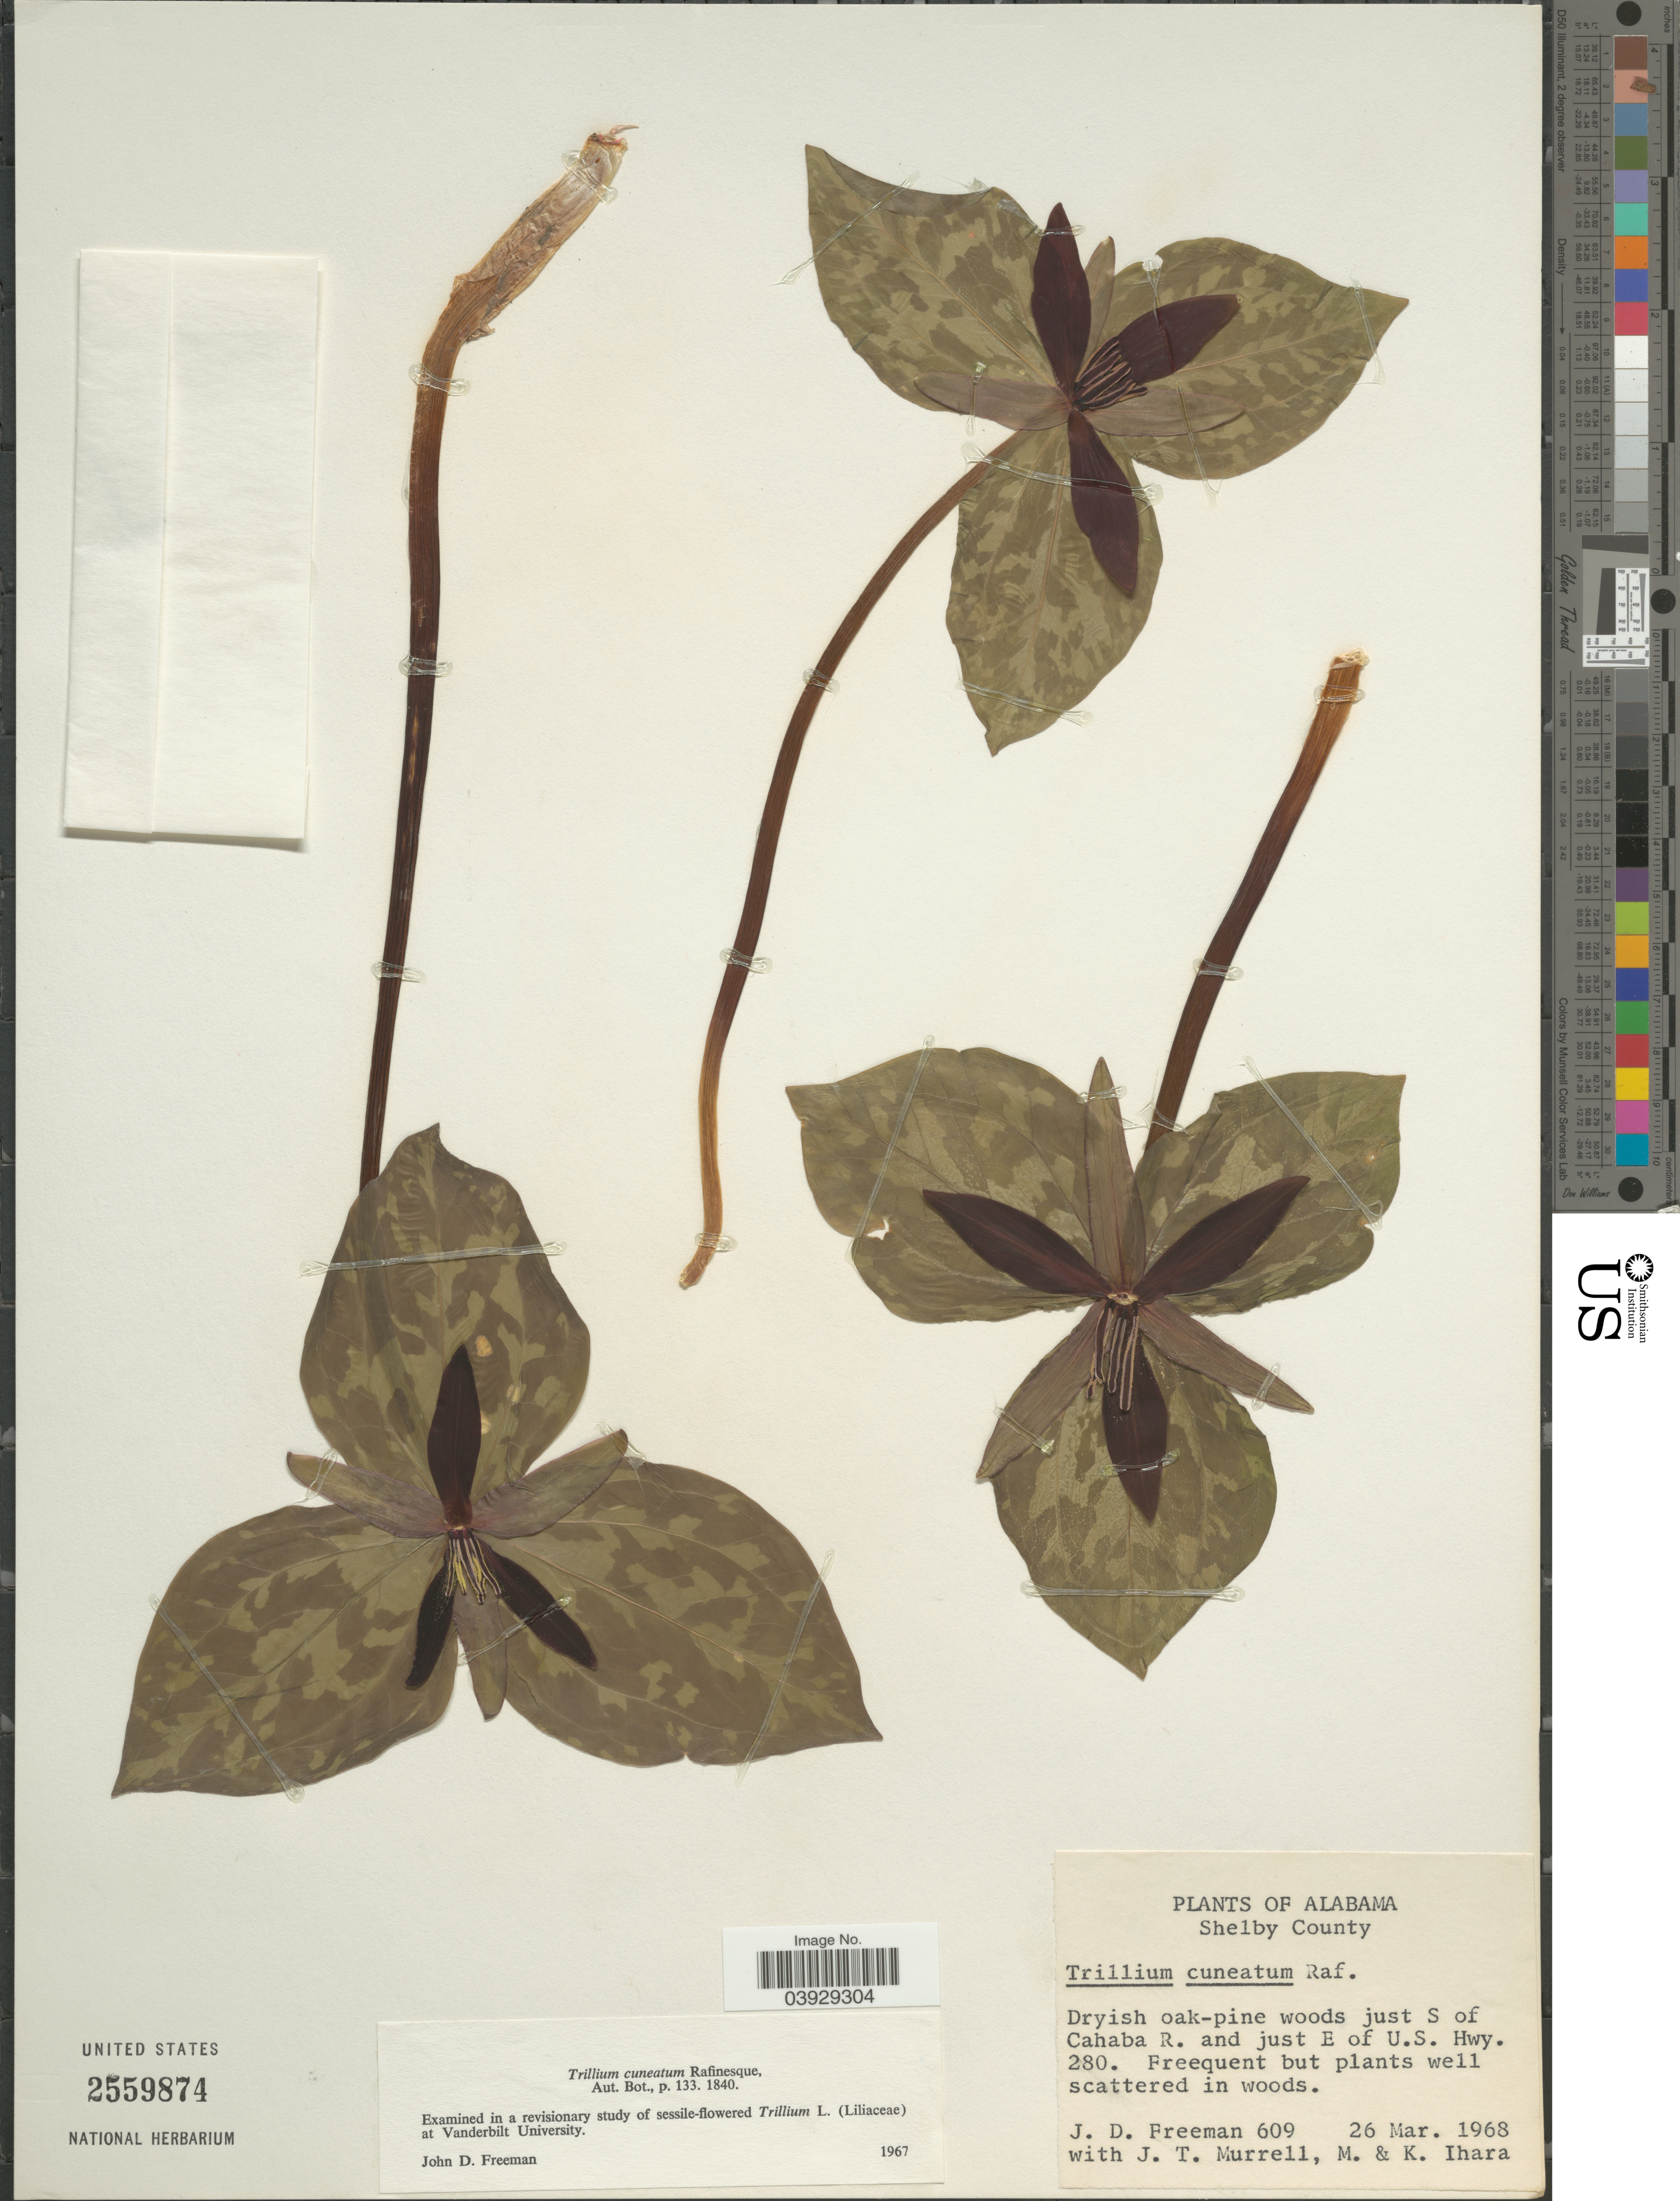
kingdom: Plantae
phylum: Tracheophyta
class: Liliopsida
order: Liliales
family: Melanthiaceae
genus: Trillium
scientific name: Trillium cuneatum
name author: Raf.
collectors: J. Freeman, J. Murrell, M. Ihara & K. Ihara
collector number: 609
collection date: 1968-03-26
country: United States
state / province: Alabama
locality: Shelby County. Dryish oak-pine woods just S of Cahaba R. and just E of U.S. Hwy. 280.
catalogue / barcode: US 2559874